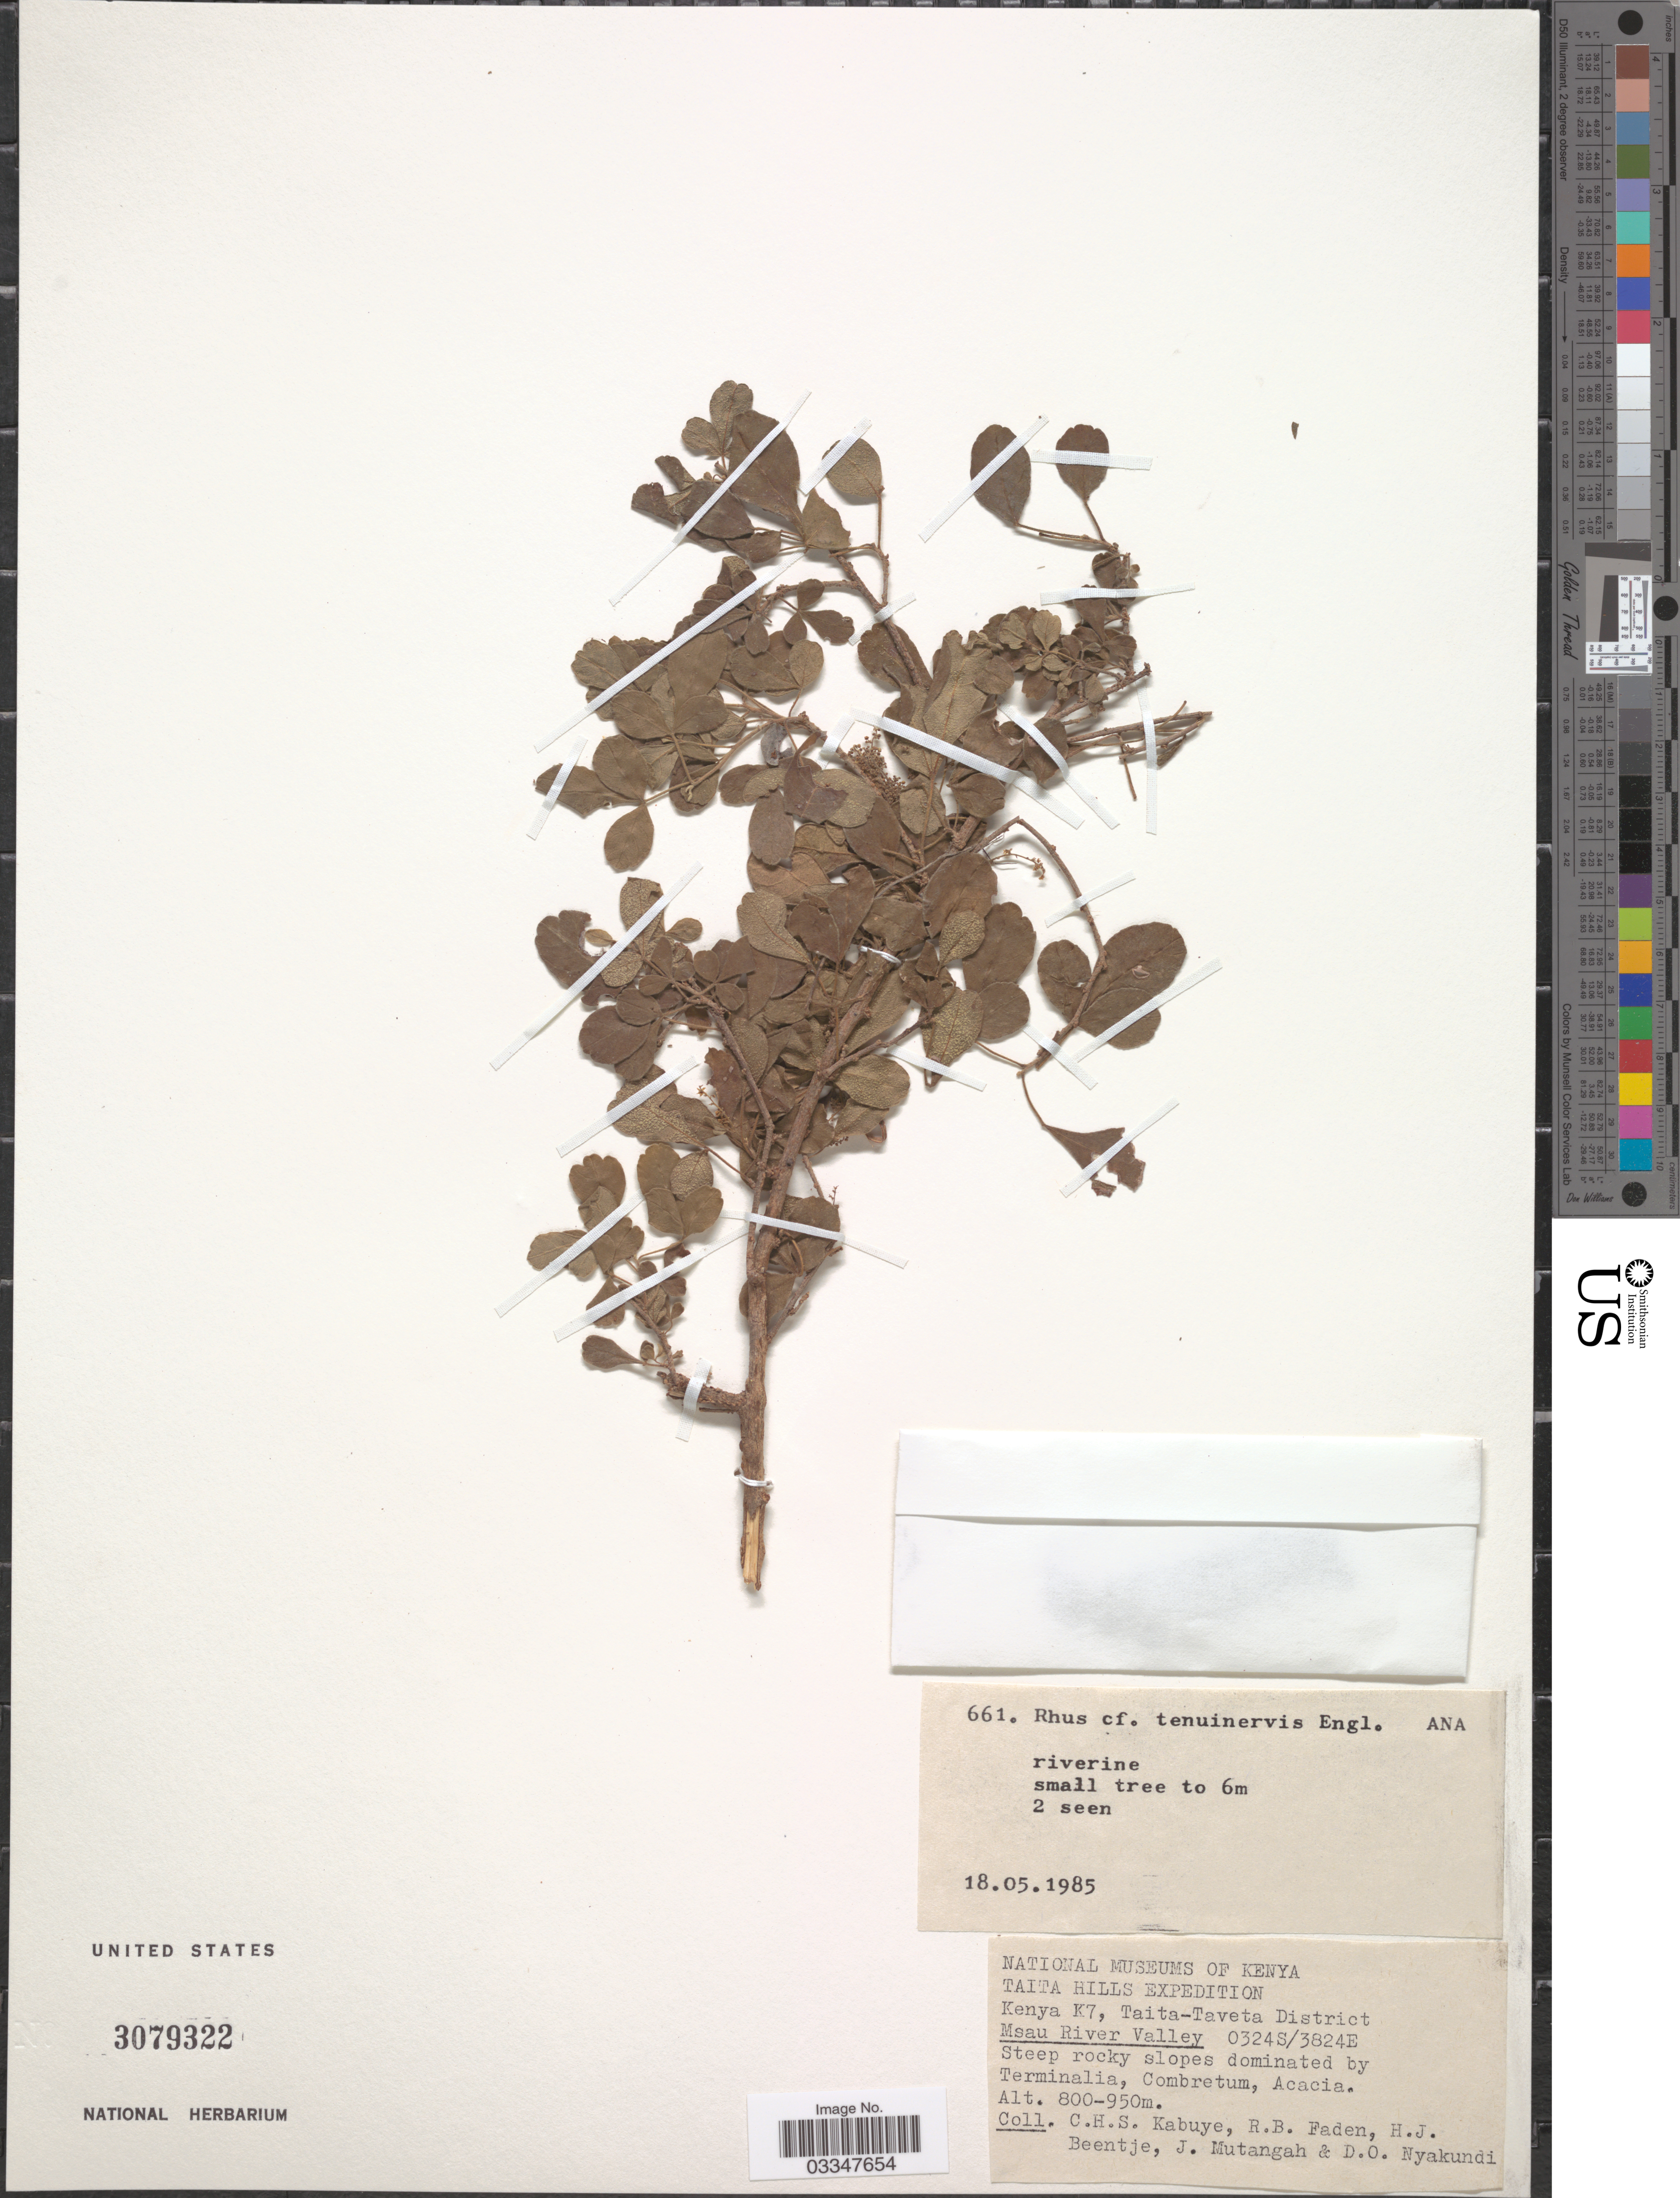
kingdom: Plantae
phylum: Tracheophyta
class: Magnoliopsida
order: Sapindales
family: Anacardiaceae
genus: Rhus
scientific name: Rhus tenuinervis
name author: Engl.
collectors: C. Kabuye, R. B. Faden, H. J. Beentje, J. Mutangah & D. Nyakundi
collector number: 661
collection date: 1985-05-18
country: Kenya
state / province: Taita Taveta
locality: K7, Taita-Taveta District. Msau River Valley.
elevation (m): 800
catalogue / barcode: US 3079322